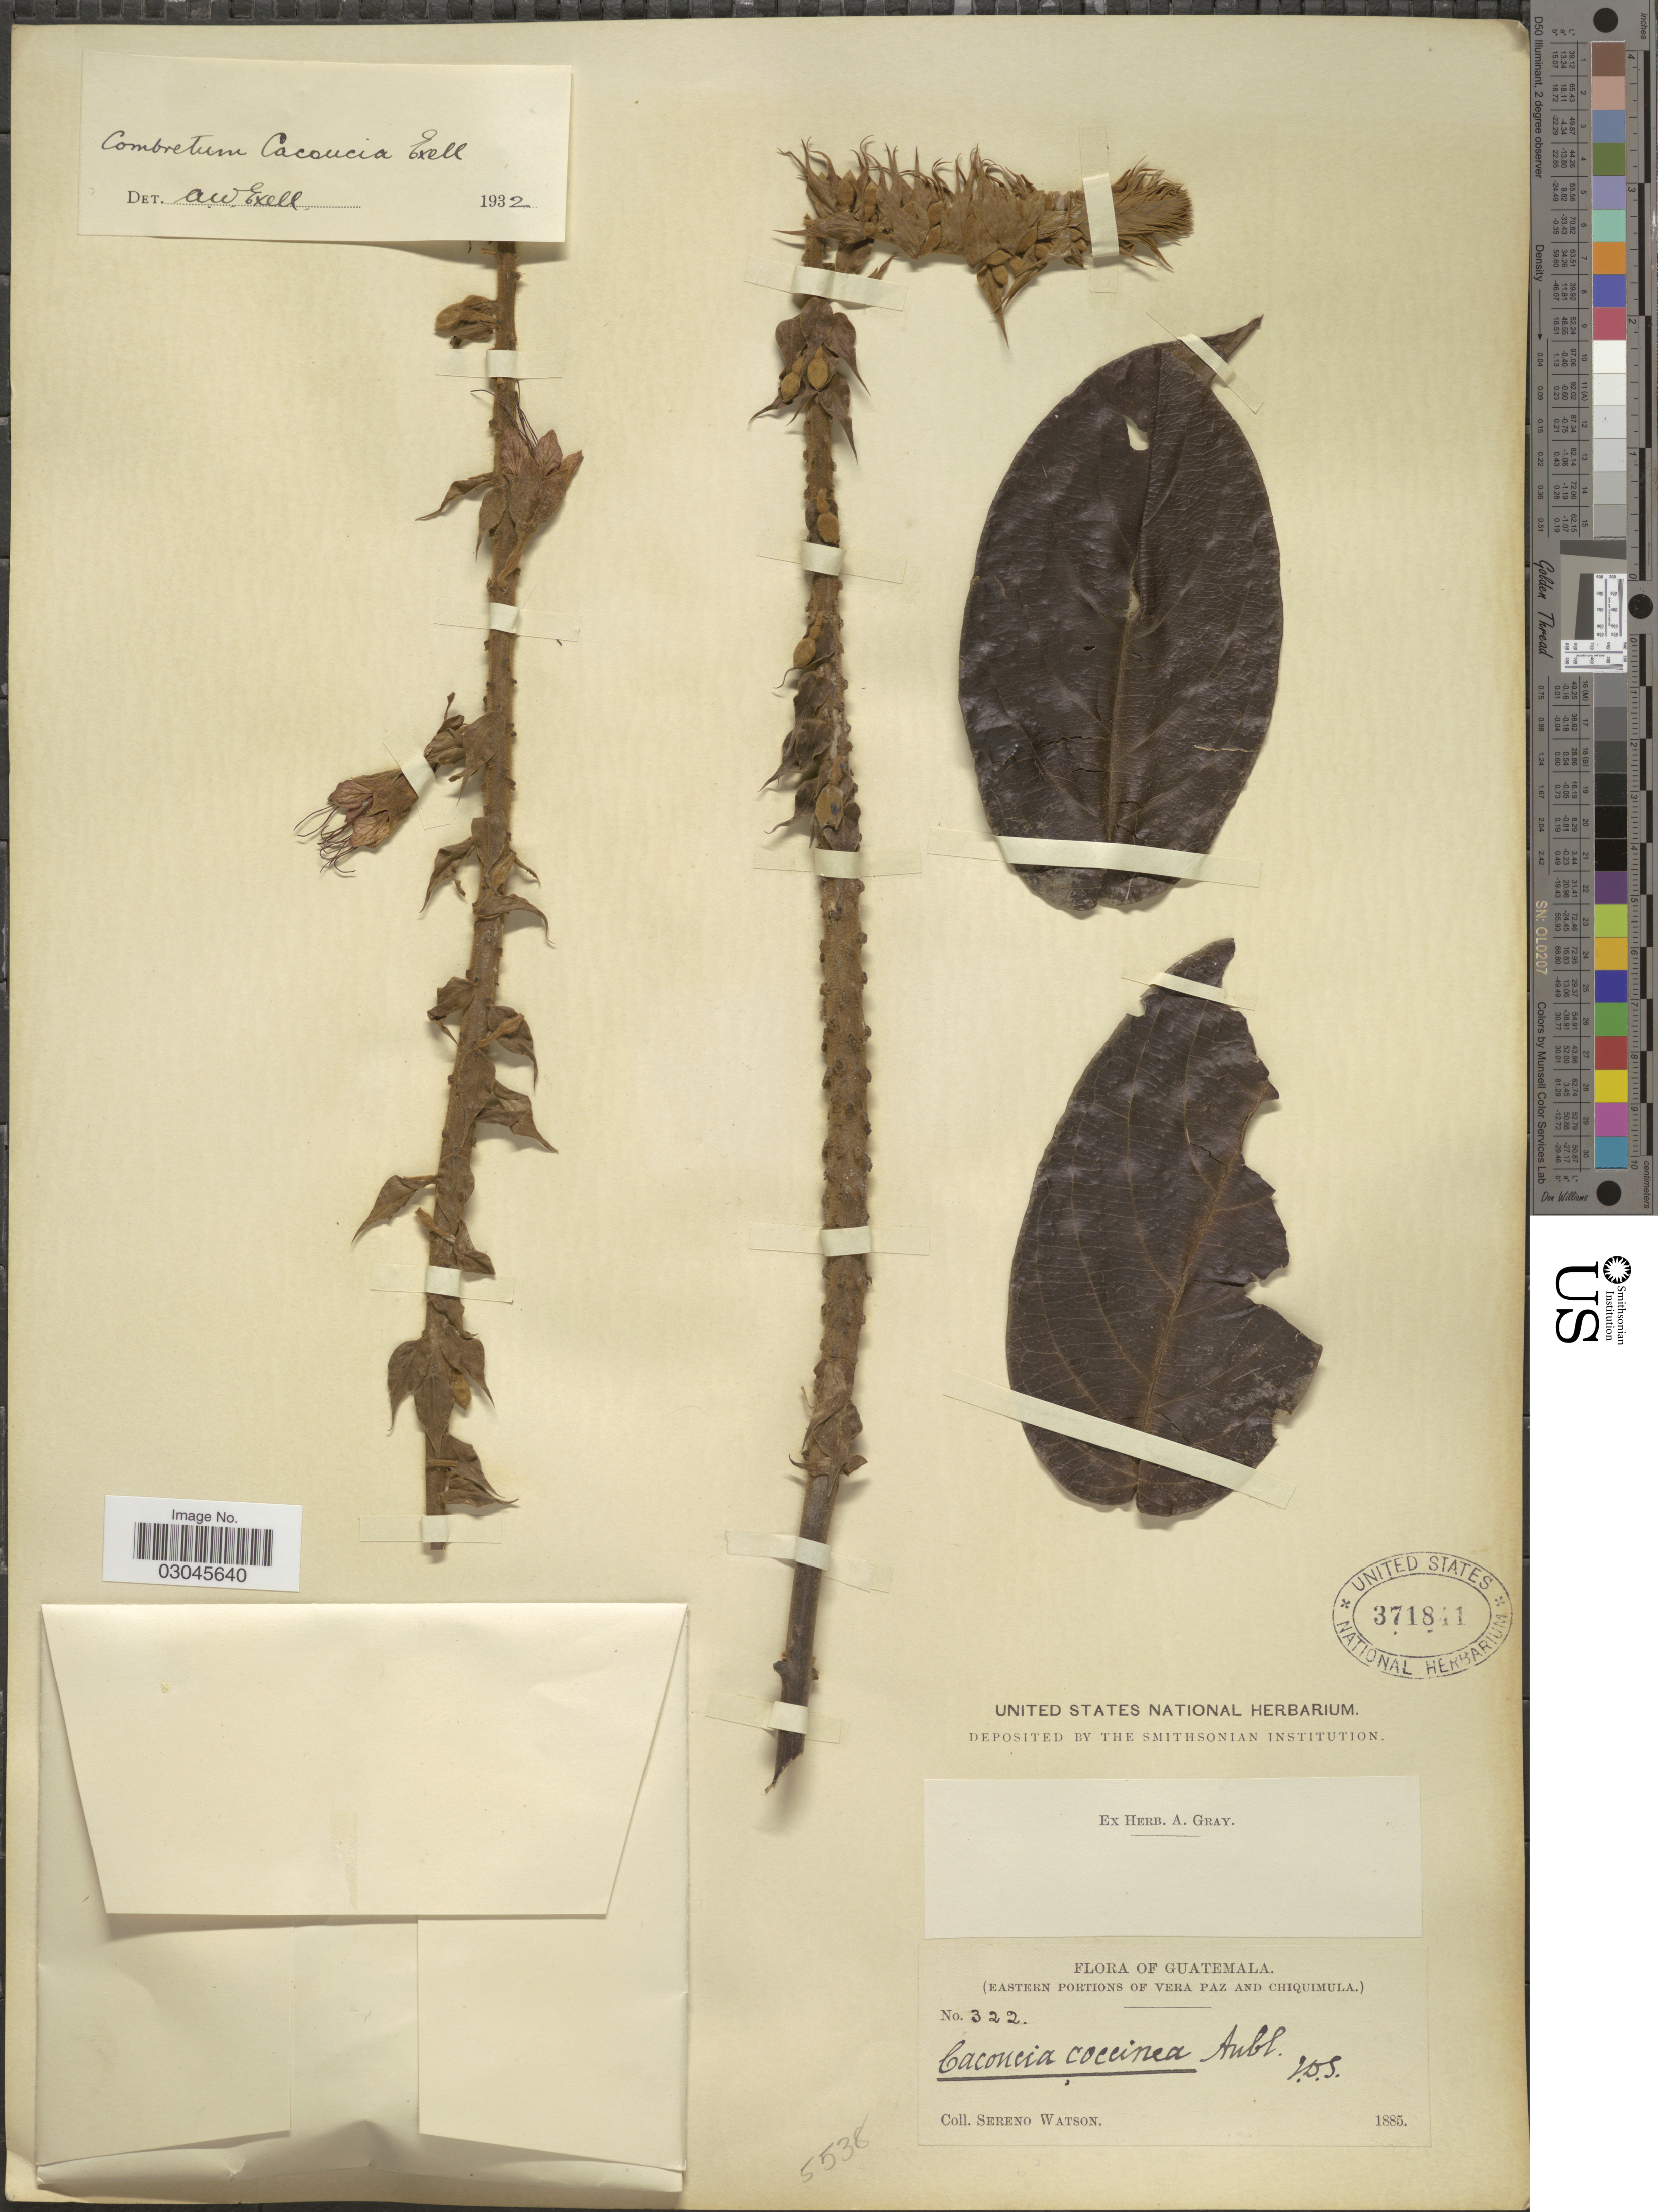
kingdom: Plantae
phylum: Tracheophyta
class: Magnoliopsida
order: Myrtales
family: Combretaceae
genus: Combretum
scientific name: Combretum cacoucia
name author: Exell ex Sandwith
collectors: S. Watson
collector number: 322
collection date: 1885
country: Guatemala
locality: Eastern portions of Vera Paz and Chiquimula.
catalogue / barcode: US 371841